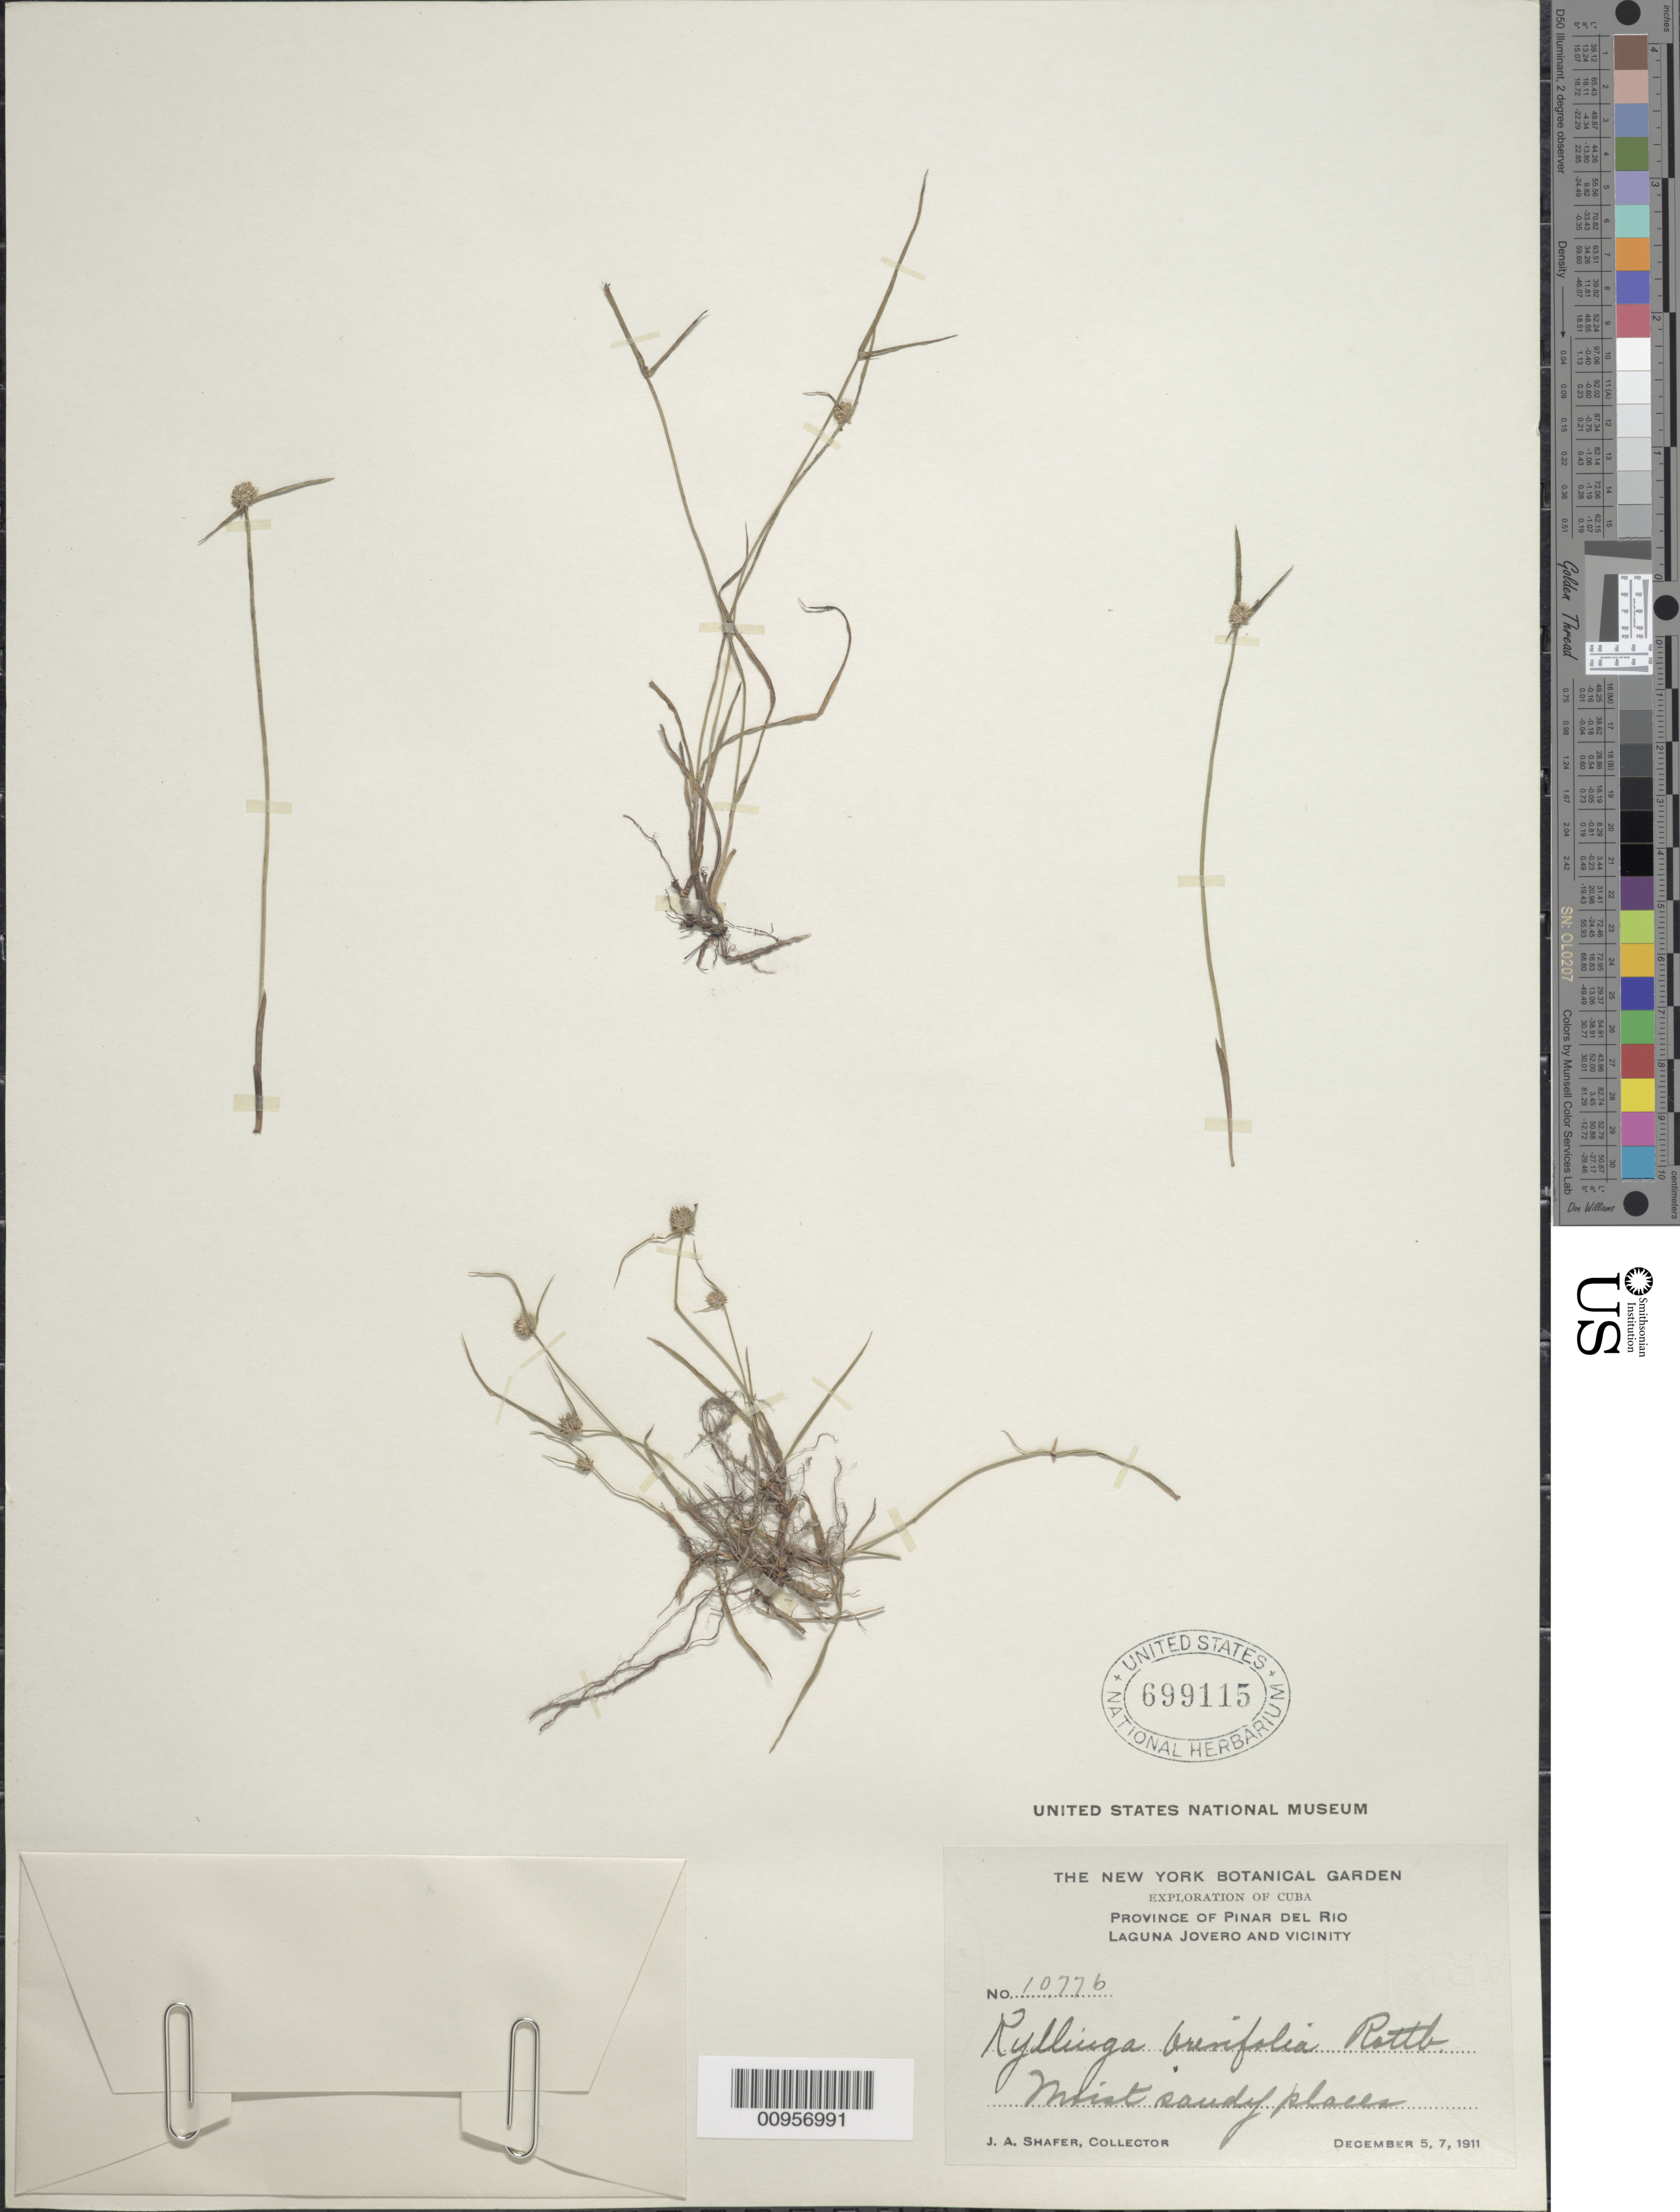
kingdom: Plantae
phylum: Tracheophyta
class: Liliopsida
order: Poales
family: Cyperaceae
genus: Cyperus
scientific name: Cyperus brevifolius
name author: (Rottb.) Hassk.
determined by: Strong, M. T., (US), Smithsonian Institution - National Museum of Natural History (UNITED STATES)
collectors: J. A. Shafer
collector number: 1077B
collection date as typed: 05 Dec 1911 to 07 Dec 1911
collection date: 1911-12-05/1911-12-07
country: Cuba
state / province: Pinar del Rio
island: Cuba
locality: Laguna Jovero and vicinity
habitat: Moist sandy places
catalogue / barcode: US 699115